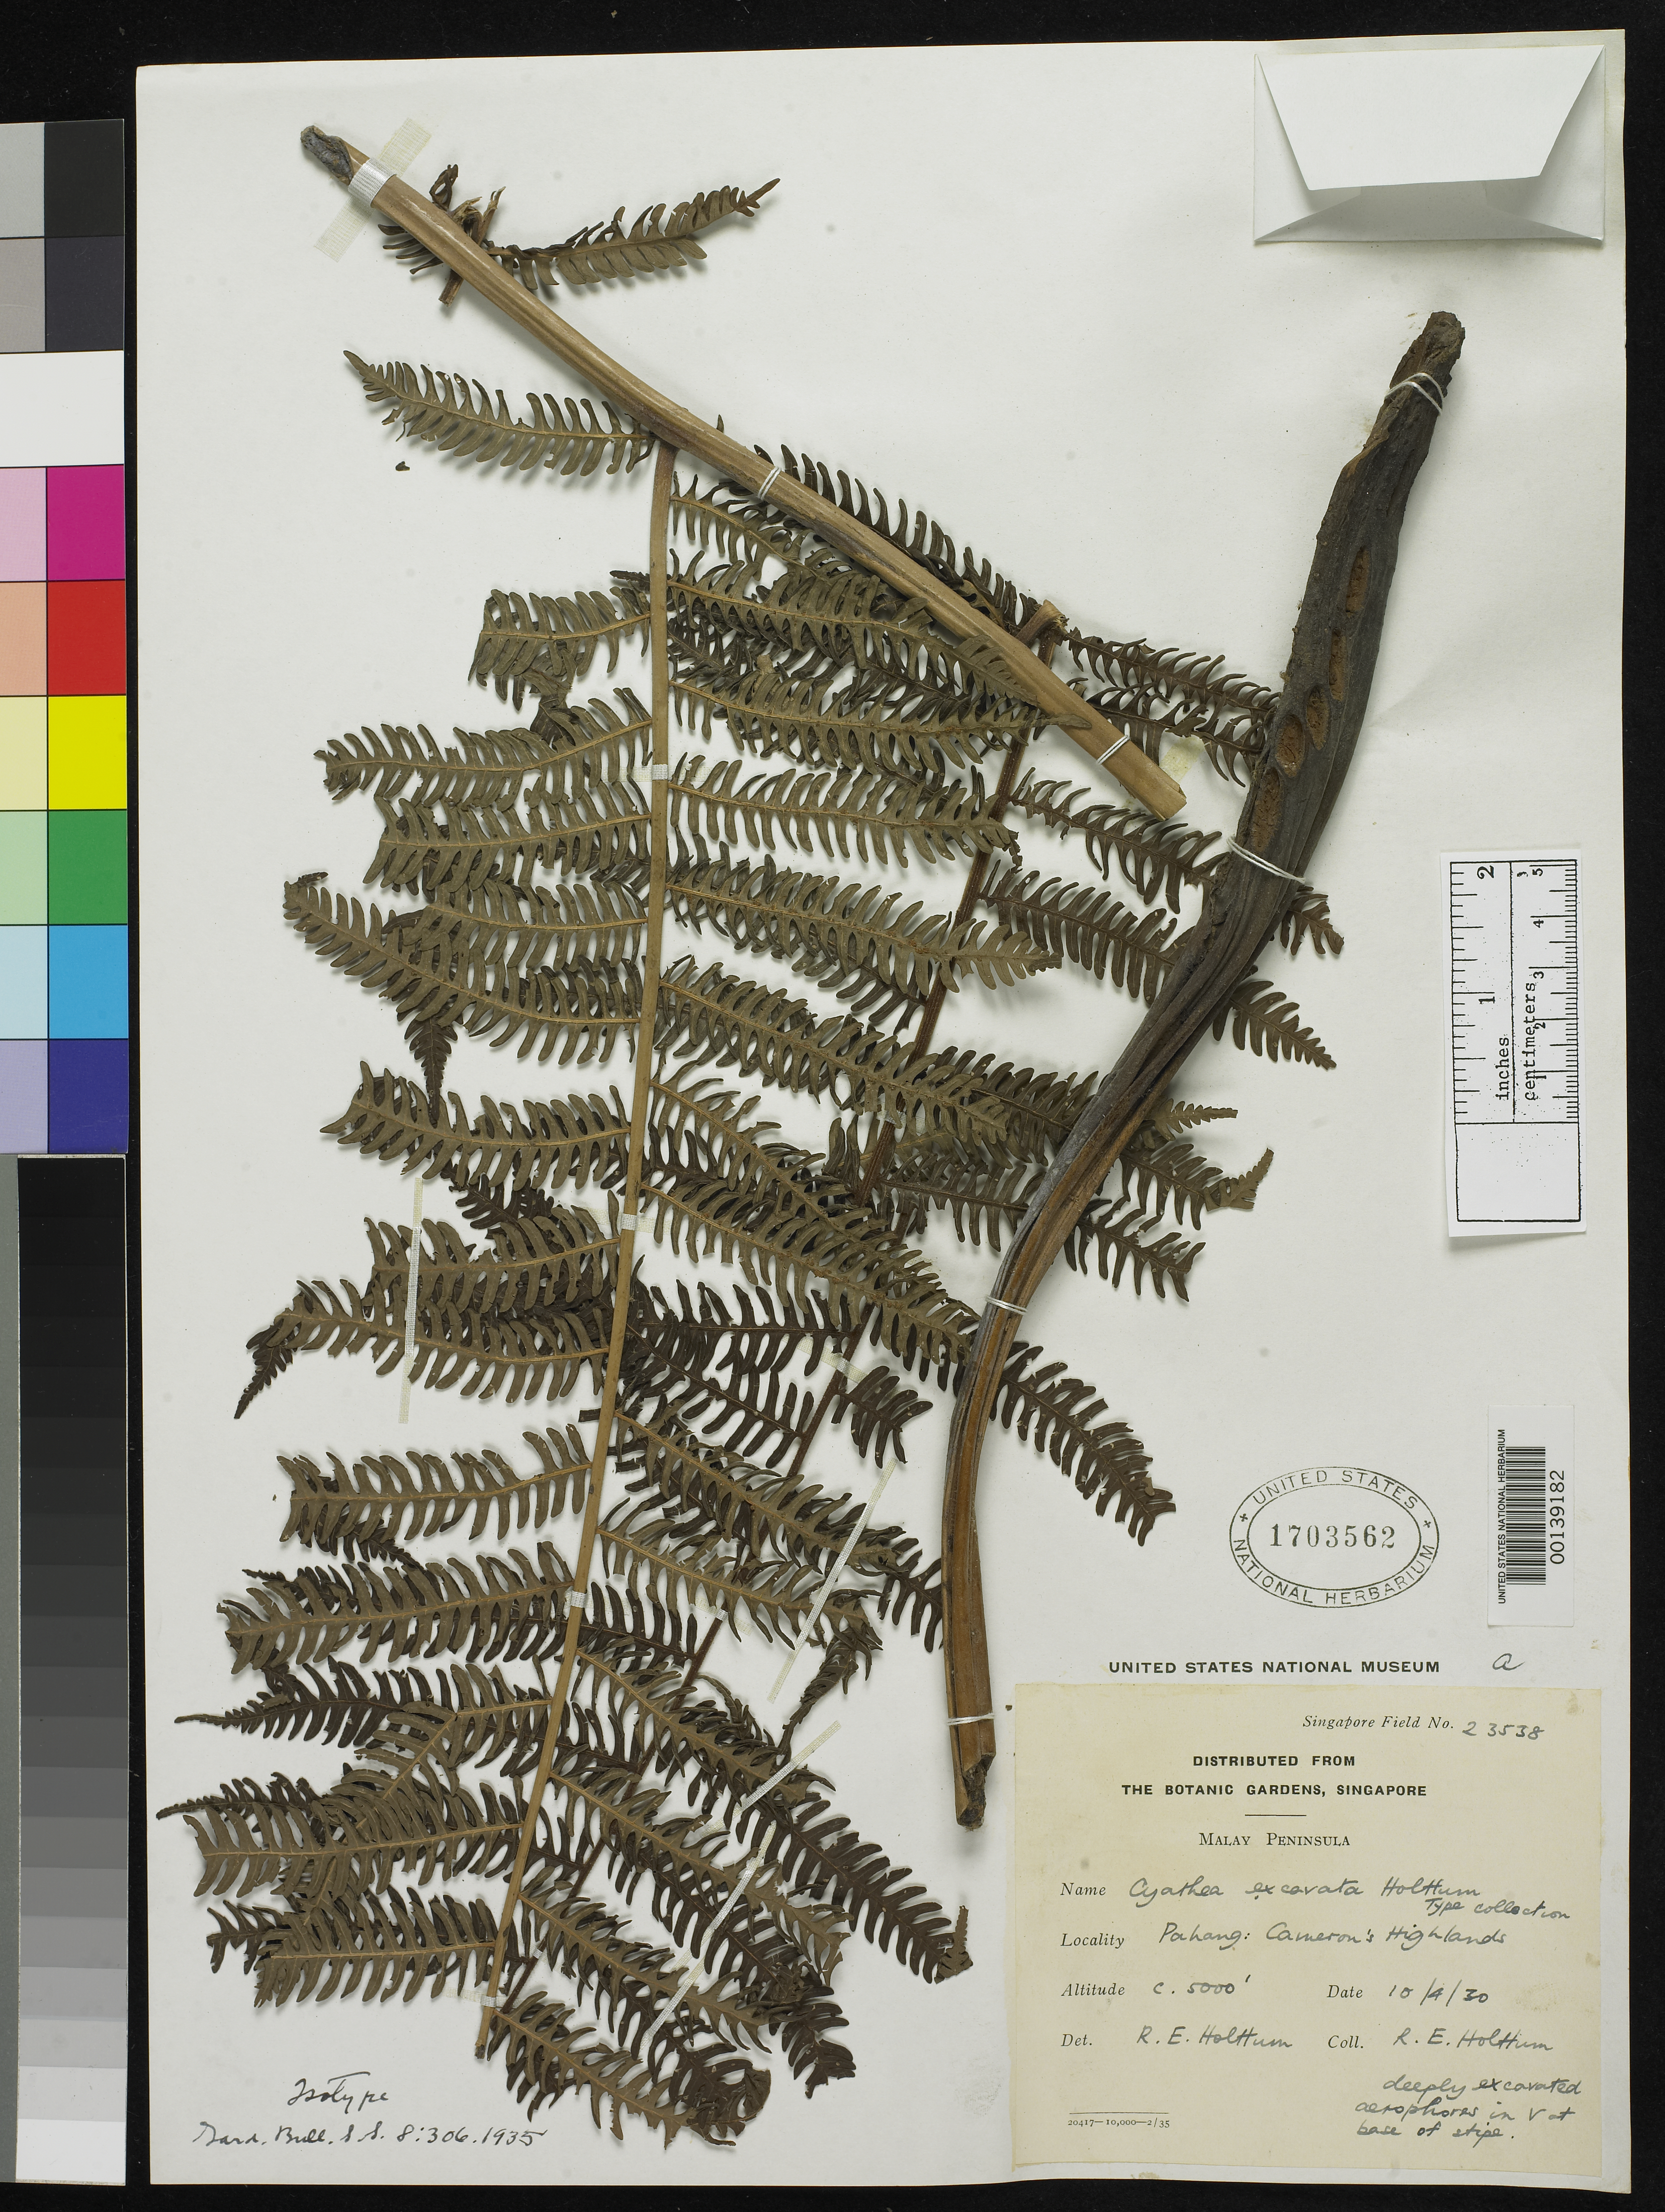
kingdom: Plantae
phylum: Tracheophyta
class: Polypodiopsida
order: Cyatheales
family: Cyatheaceae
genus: Cyathea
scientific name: Cyathea excavata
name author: Holttum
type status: Type Collection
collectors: R. E. Holttum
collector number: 23538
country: Malaysia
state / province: Pahang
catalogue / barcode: US 1703562